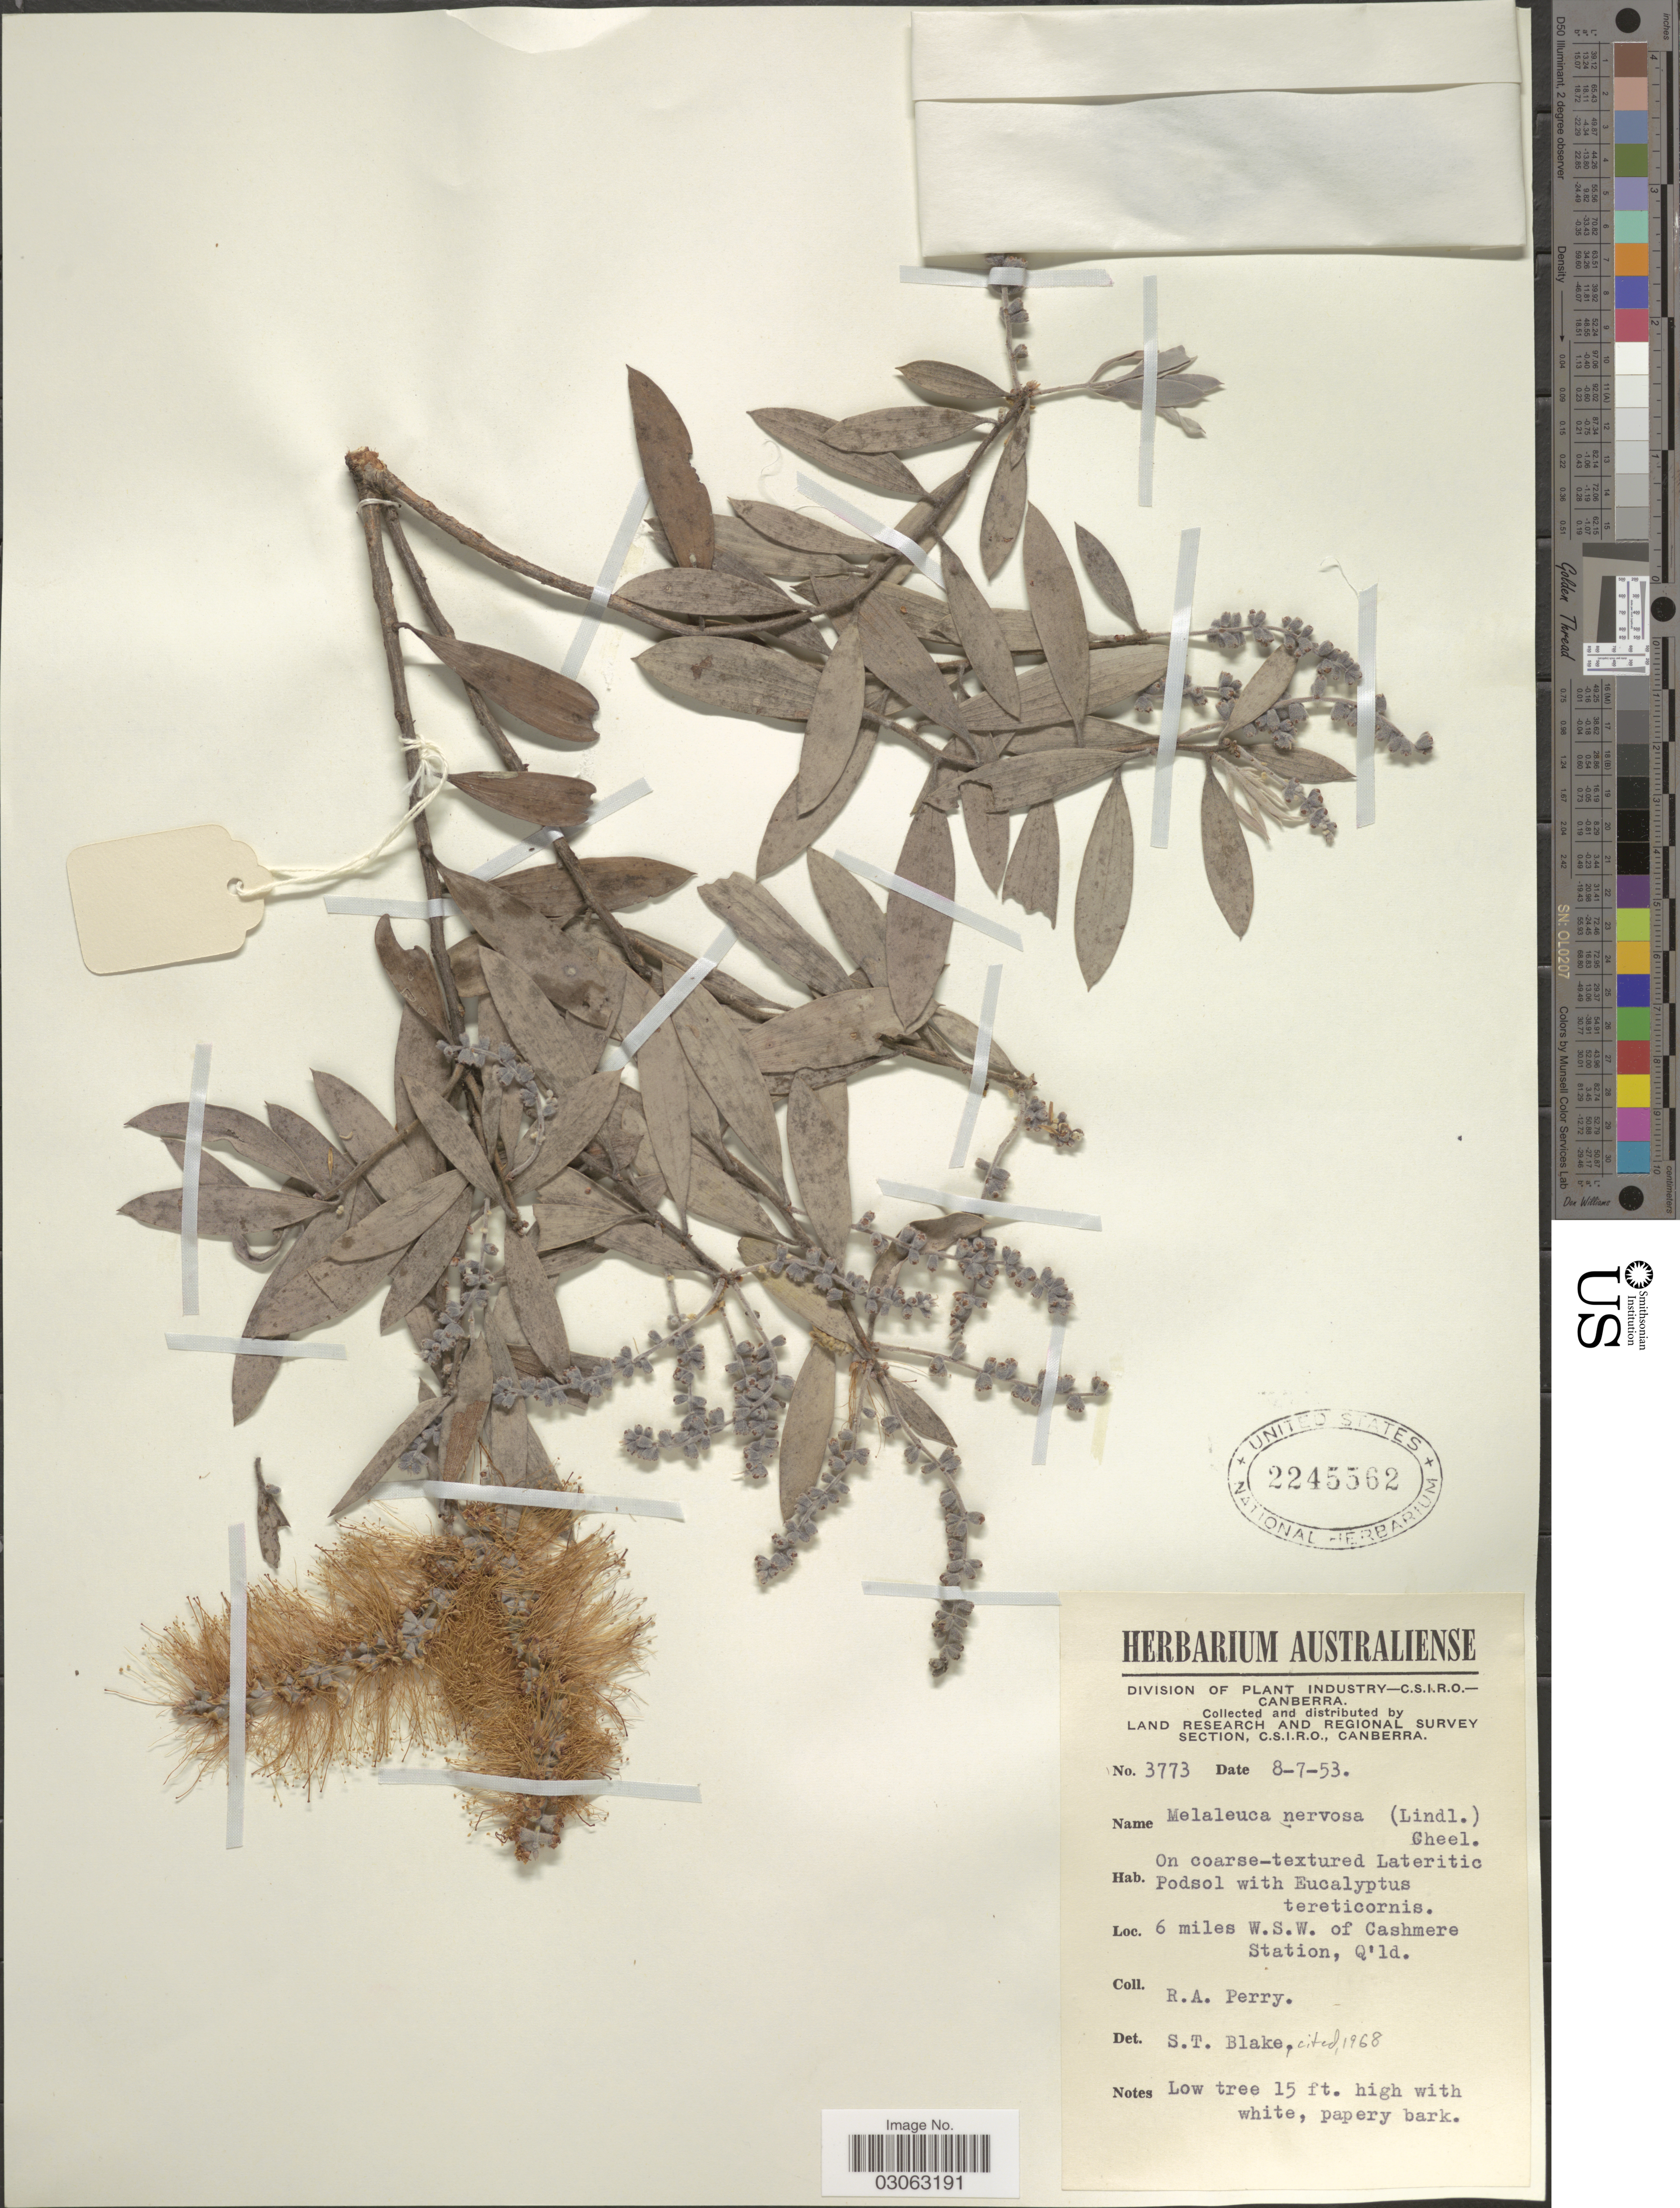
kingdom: Plantae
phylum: Tracheophyta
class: Magnoliopsida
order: Myrtales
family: Myrtaceae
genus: Melaleuca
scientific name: Melaleuca nervosa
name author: (Lindl.) Cheel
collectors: Perry, R. A.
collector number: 3773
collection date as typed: Transcribed d/m/y: 8/7/53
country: Australia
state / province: Queensland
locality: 6 miles W.S.W. of Cashmere Station, Q'ld.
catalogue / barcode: US 2245562